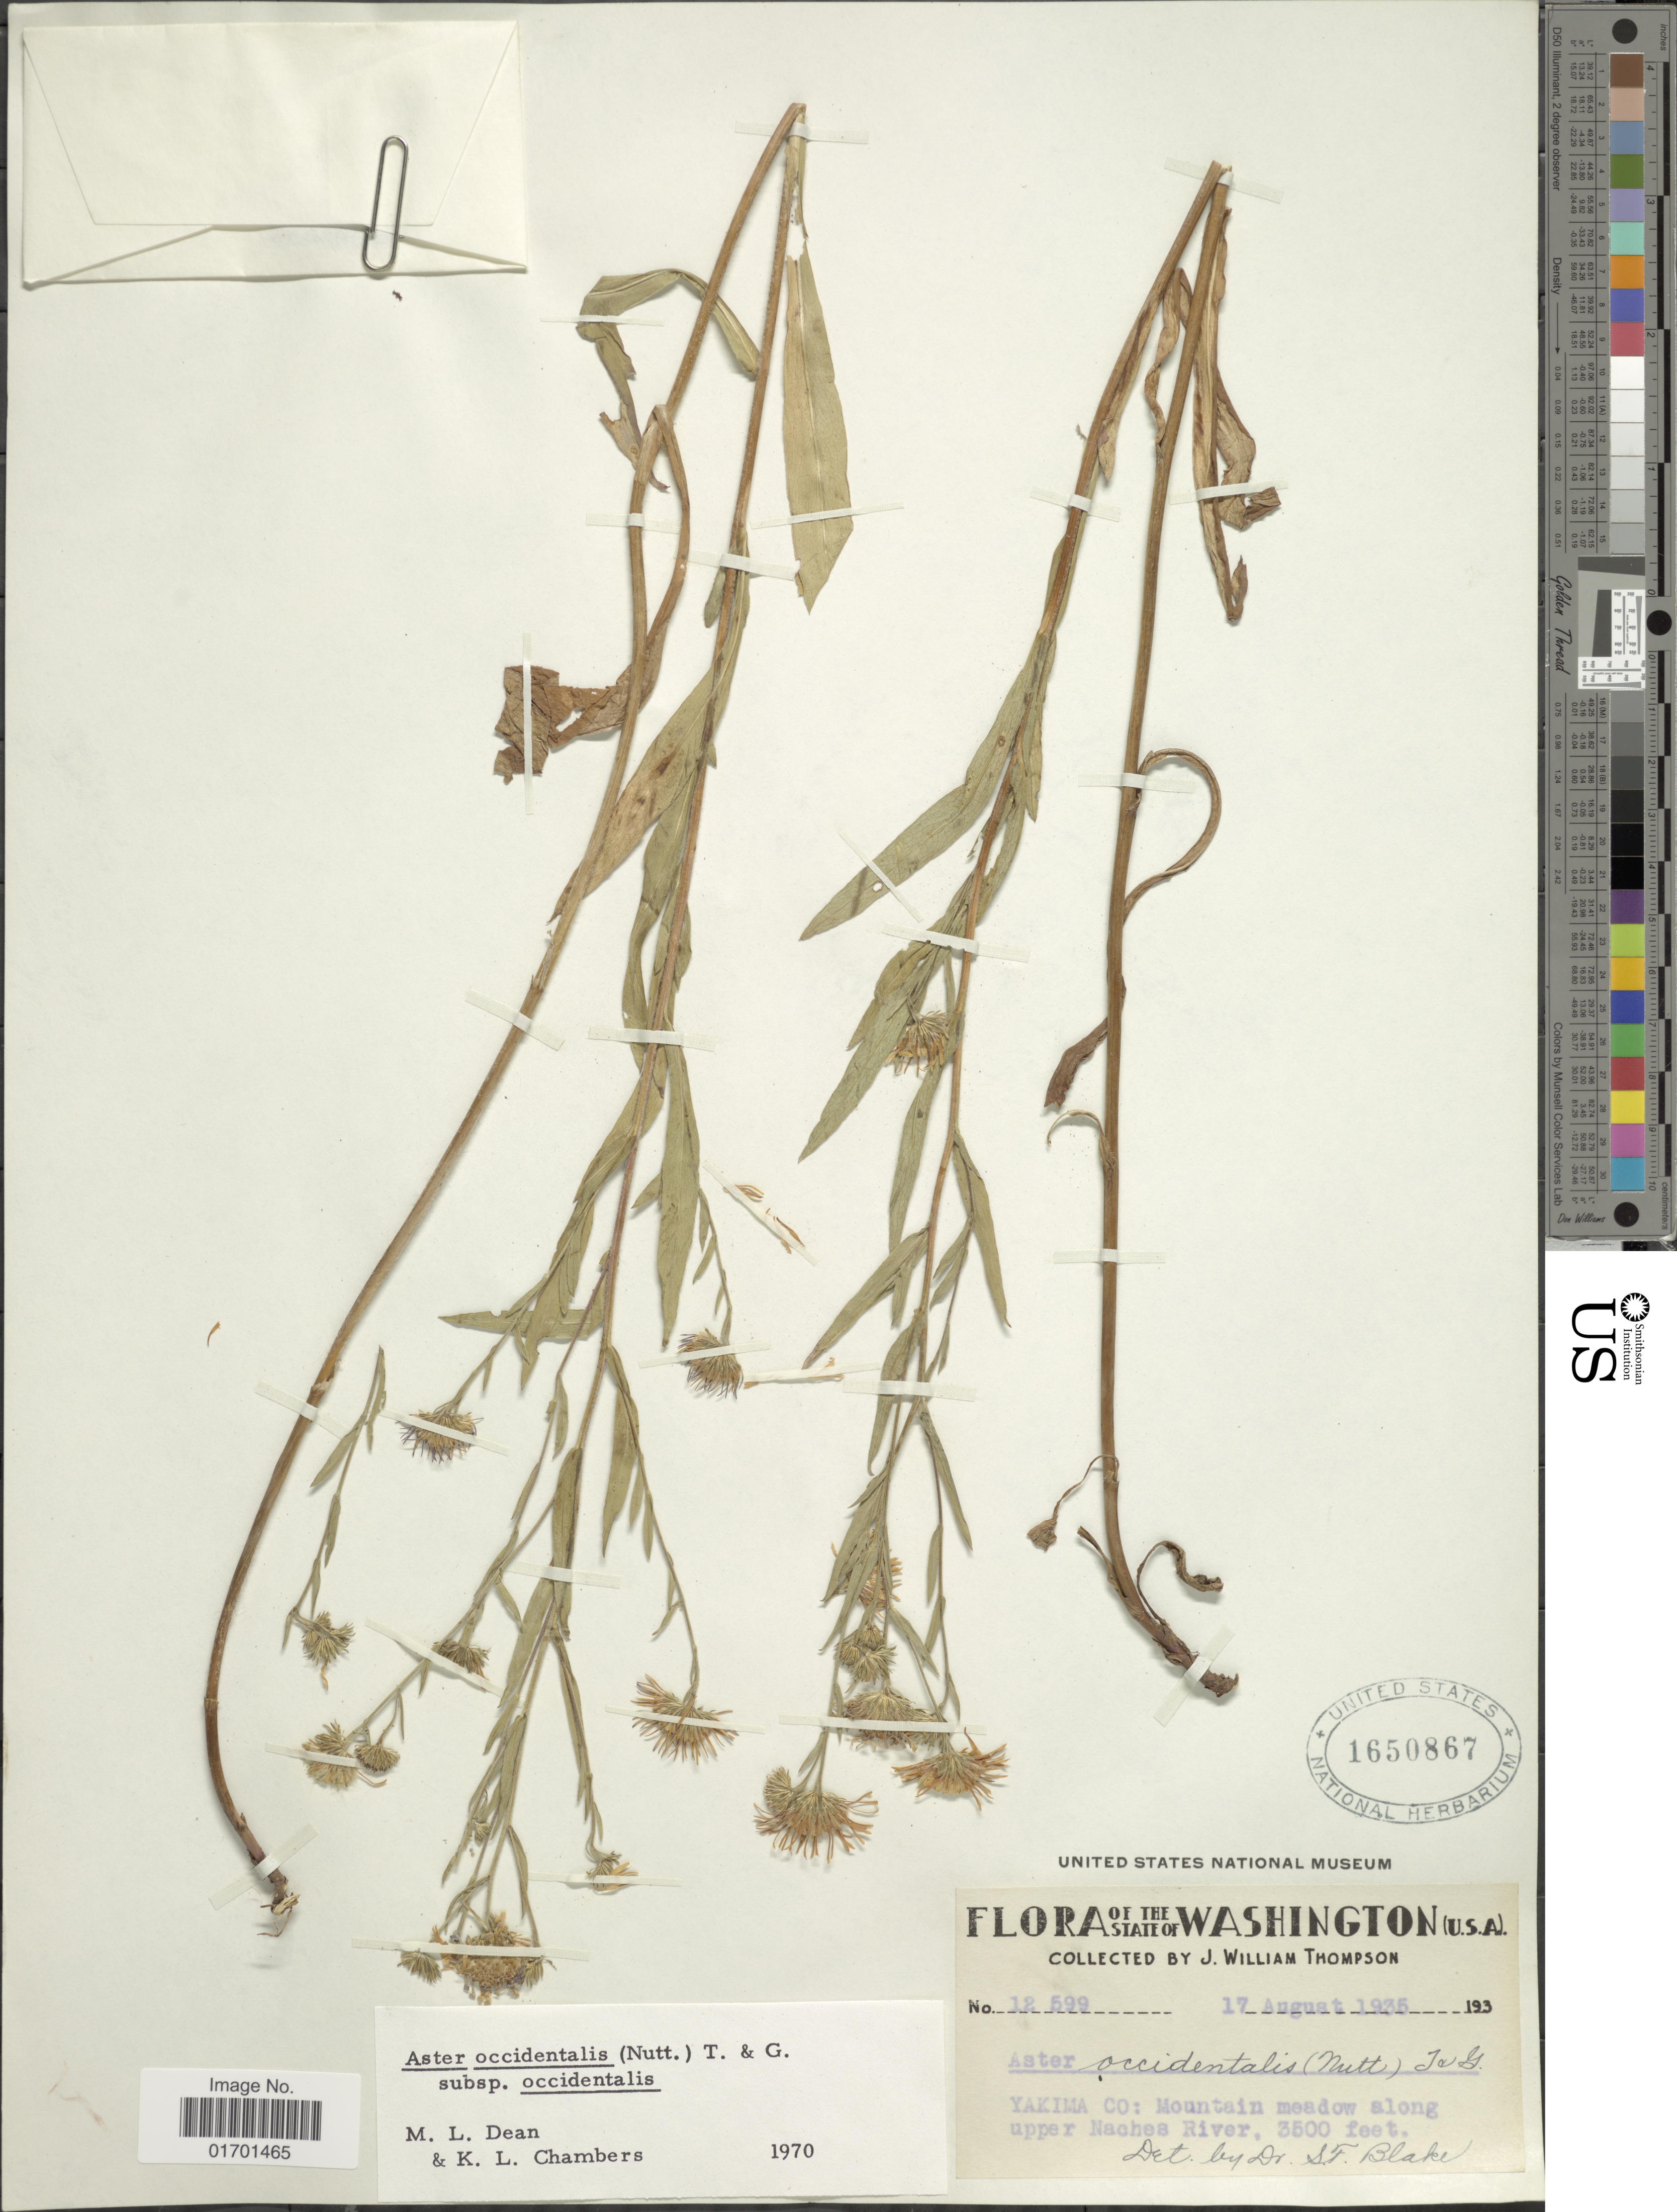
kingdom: Plantae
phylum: Tracheophyta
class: Magnoliopsida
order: Asterales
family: Asteraceae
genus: Symphyotrichum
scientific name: Symphyotrichum spathulatum var. spathulatum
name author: (Lindl.) G.L. Nesom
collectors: J. W. Thompson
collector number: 12599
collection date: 1935-08-17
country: United States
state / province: Washington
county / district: Yakima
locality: Yakima Co: Mountain meadow along upper Naches River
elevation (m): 1067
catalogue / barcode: US 1650867